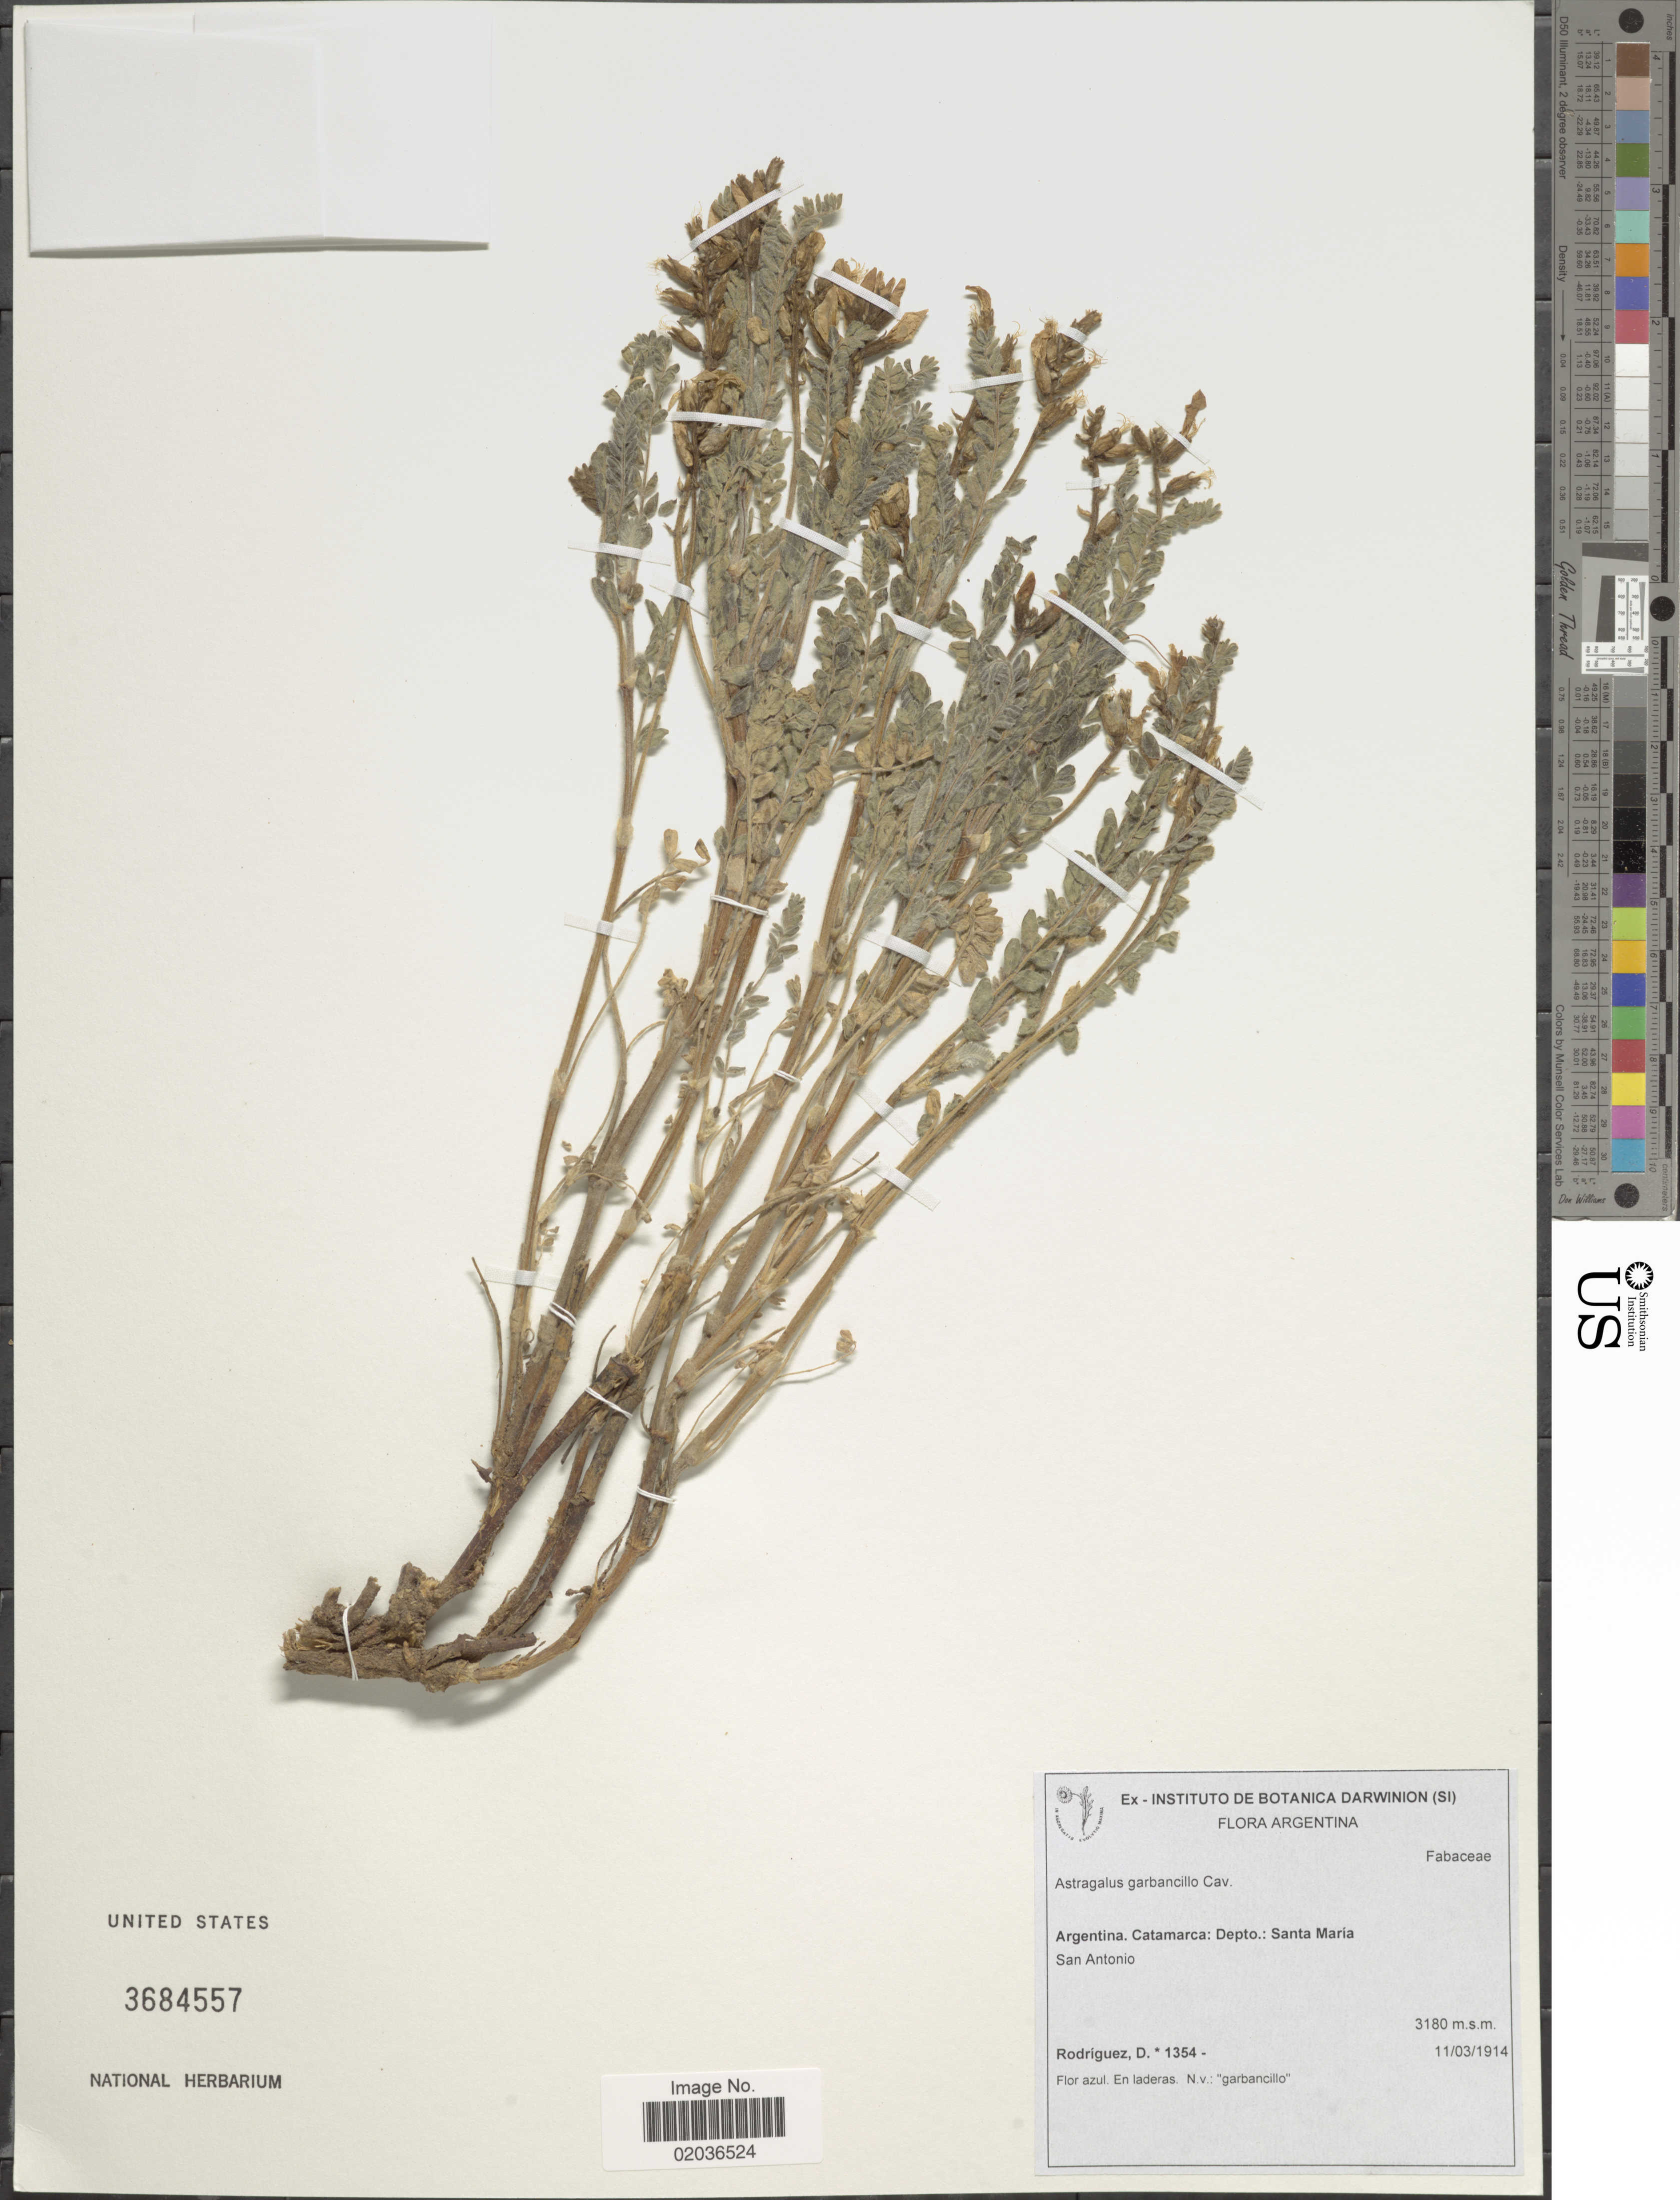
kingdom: Plantae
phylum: Tracheophyta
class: Magnoliopsida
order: Fabales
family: Fabaceae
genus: Astragalus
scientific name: Astragalus garbancillo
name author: Cav.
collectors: D. Rodriguez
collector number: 1354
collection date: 1914-03-11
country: Argentina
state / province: Catamarca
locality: Depto.: Santa Maria. San Antonio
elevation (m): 3180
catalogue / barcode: US 3684557